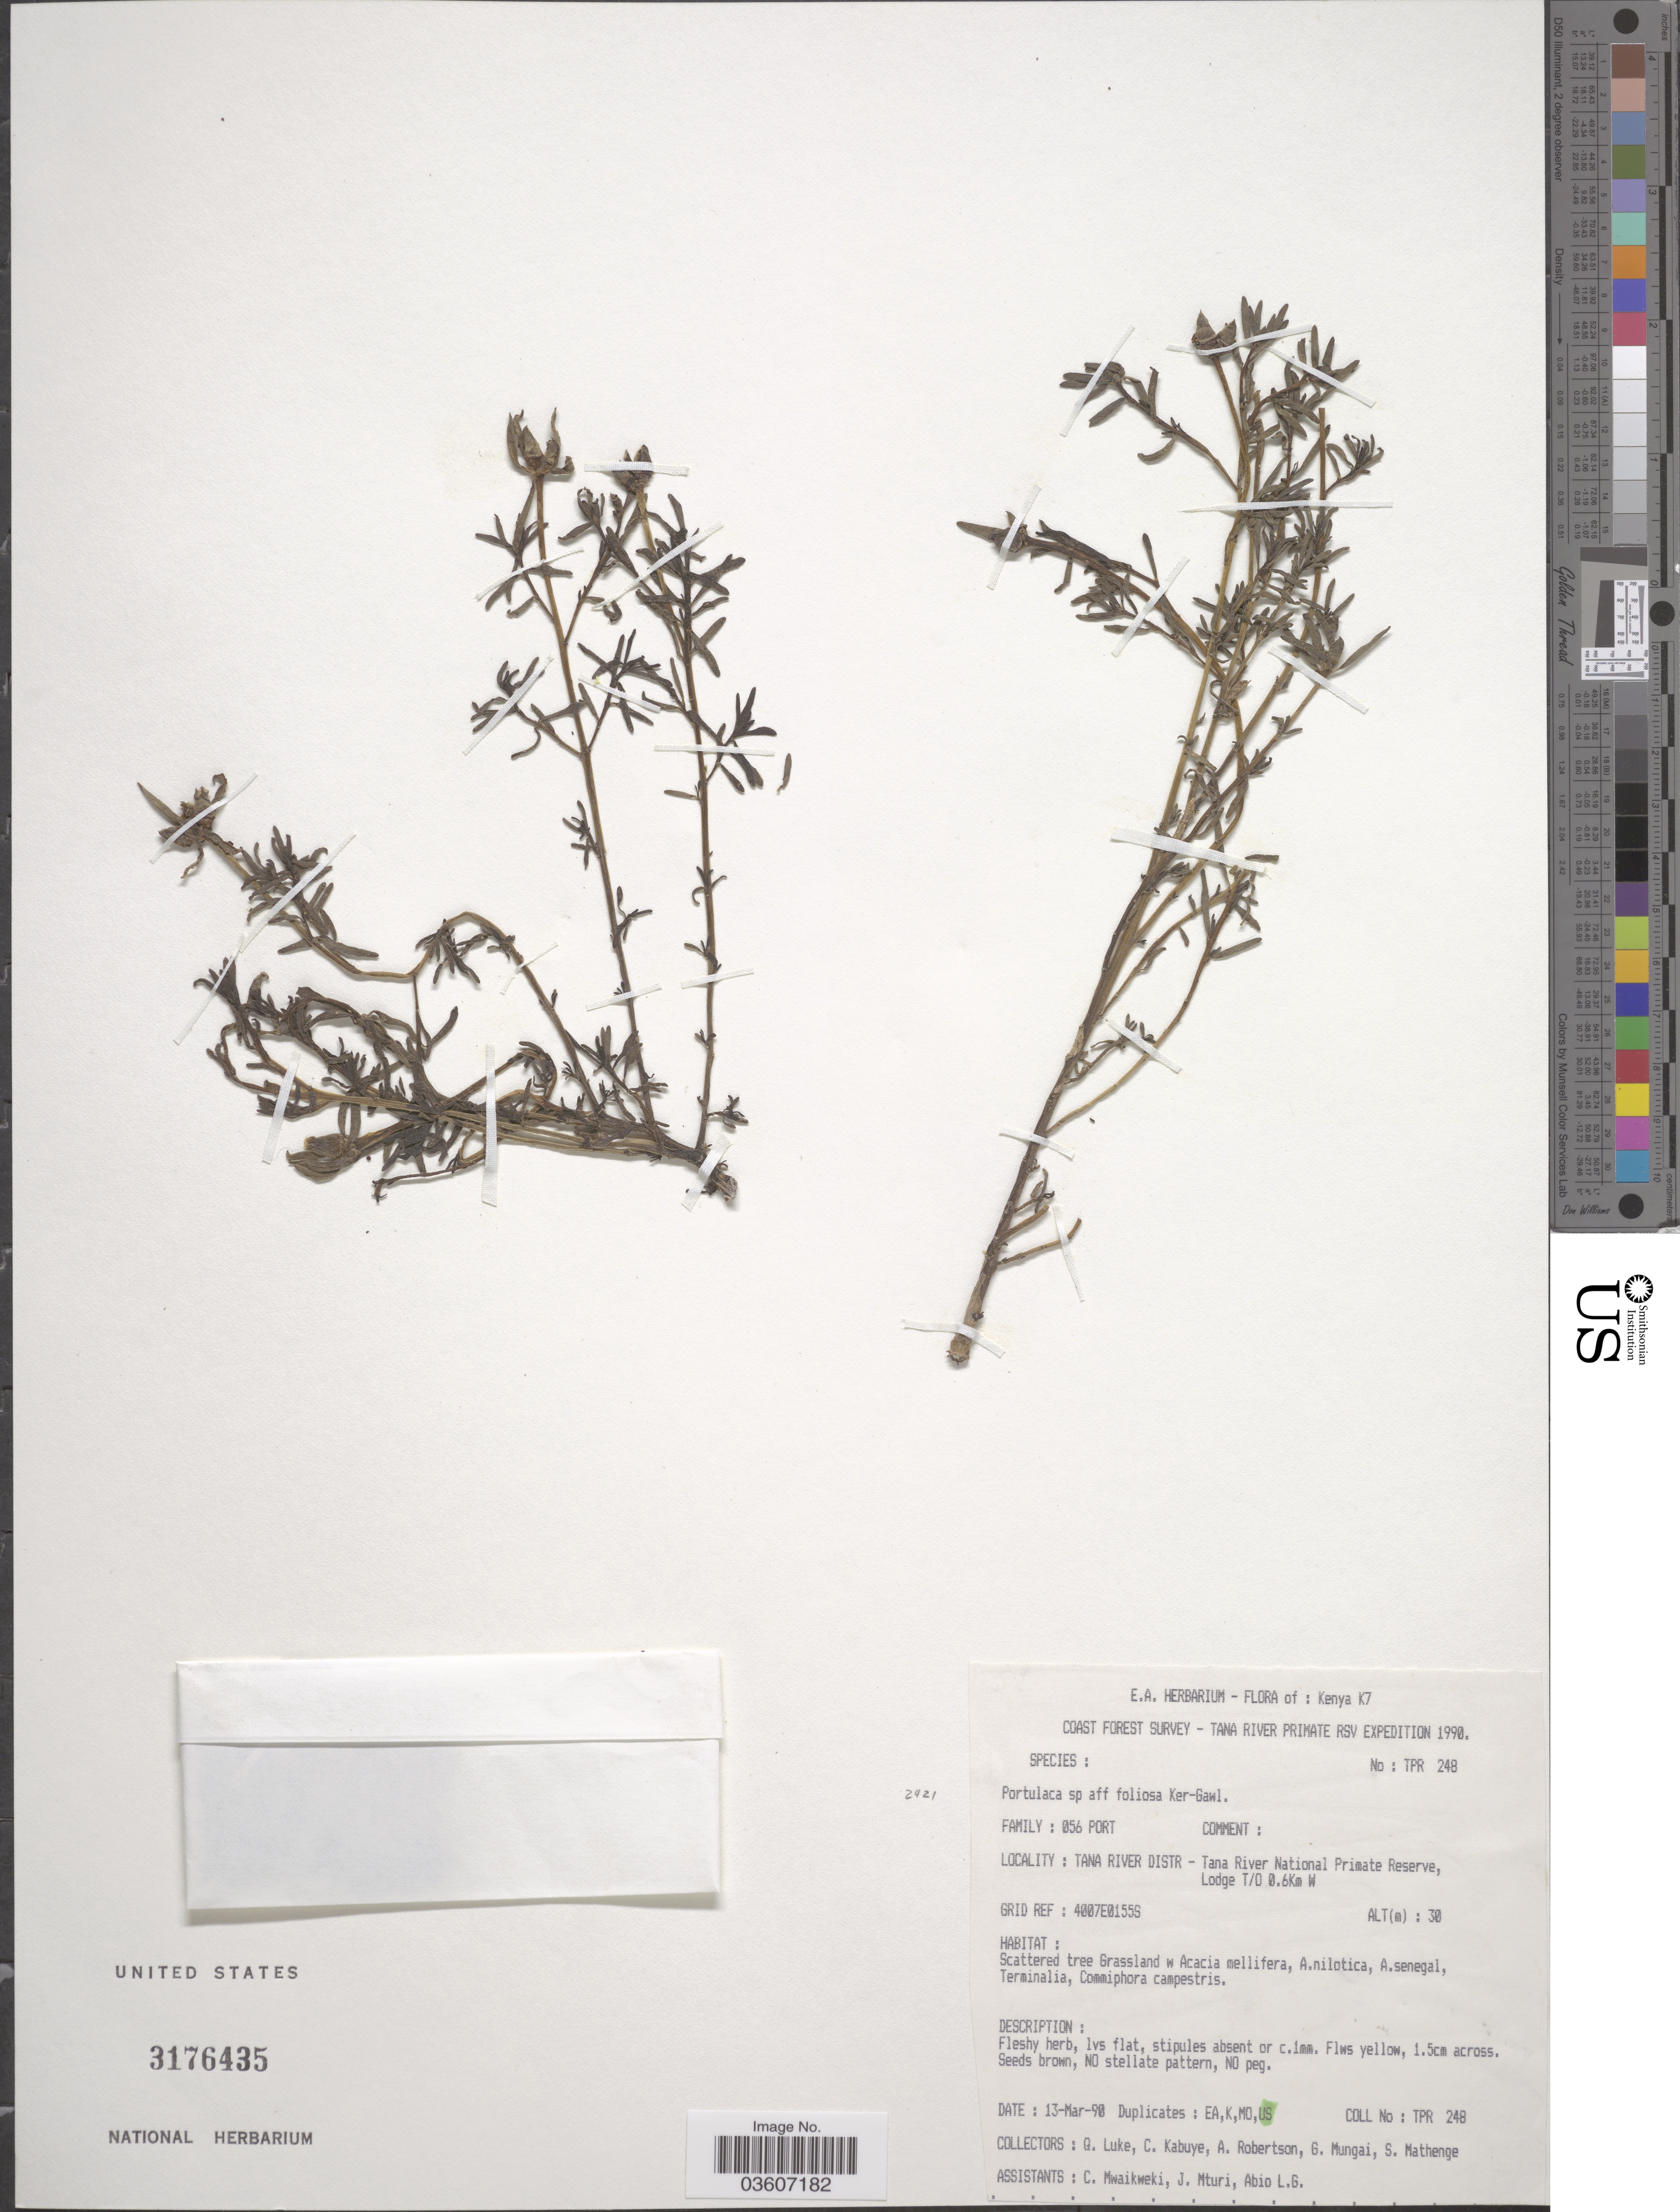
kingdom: Plantae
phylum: Tracheophyta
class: Magnoliopsida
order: Caryophyllales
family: Portulacaceae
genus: Portulaca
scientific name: Portulaca foliosa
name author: Ker Gawl.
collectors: Q. Luke, C. Kabuye, A. Robertson, G. Mungai & et al.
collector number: TPR 248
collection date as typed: Transcribed d/m/y: 13/3/90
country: Kenya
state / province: Tana River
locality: K7. Tana River Distr - Tana River National Primate Reserve, Lodge T/O 0.6 Km W.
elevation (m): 30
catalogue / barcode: US 3176435